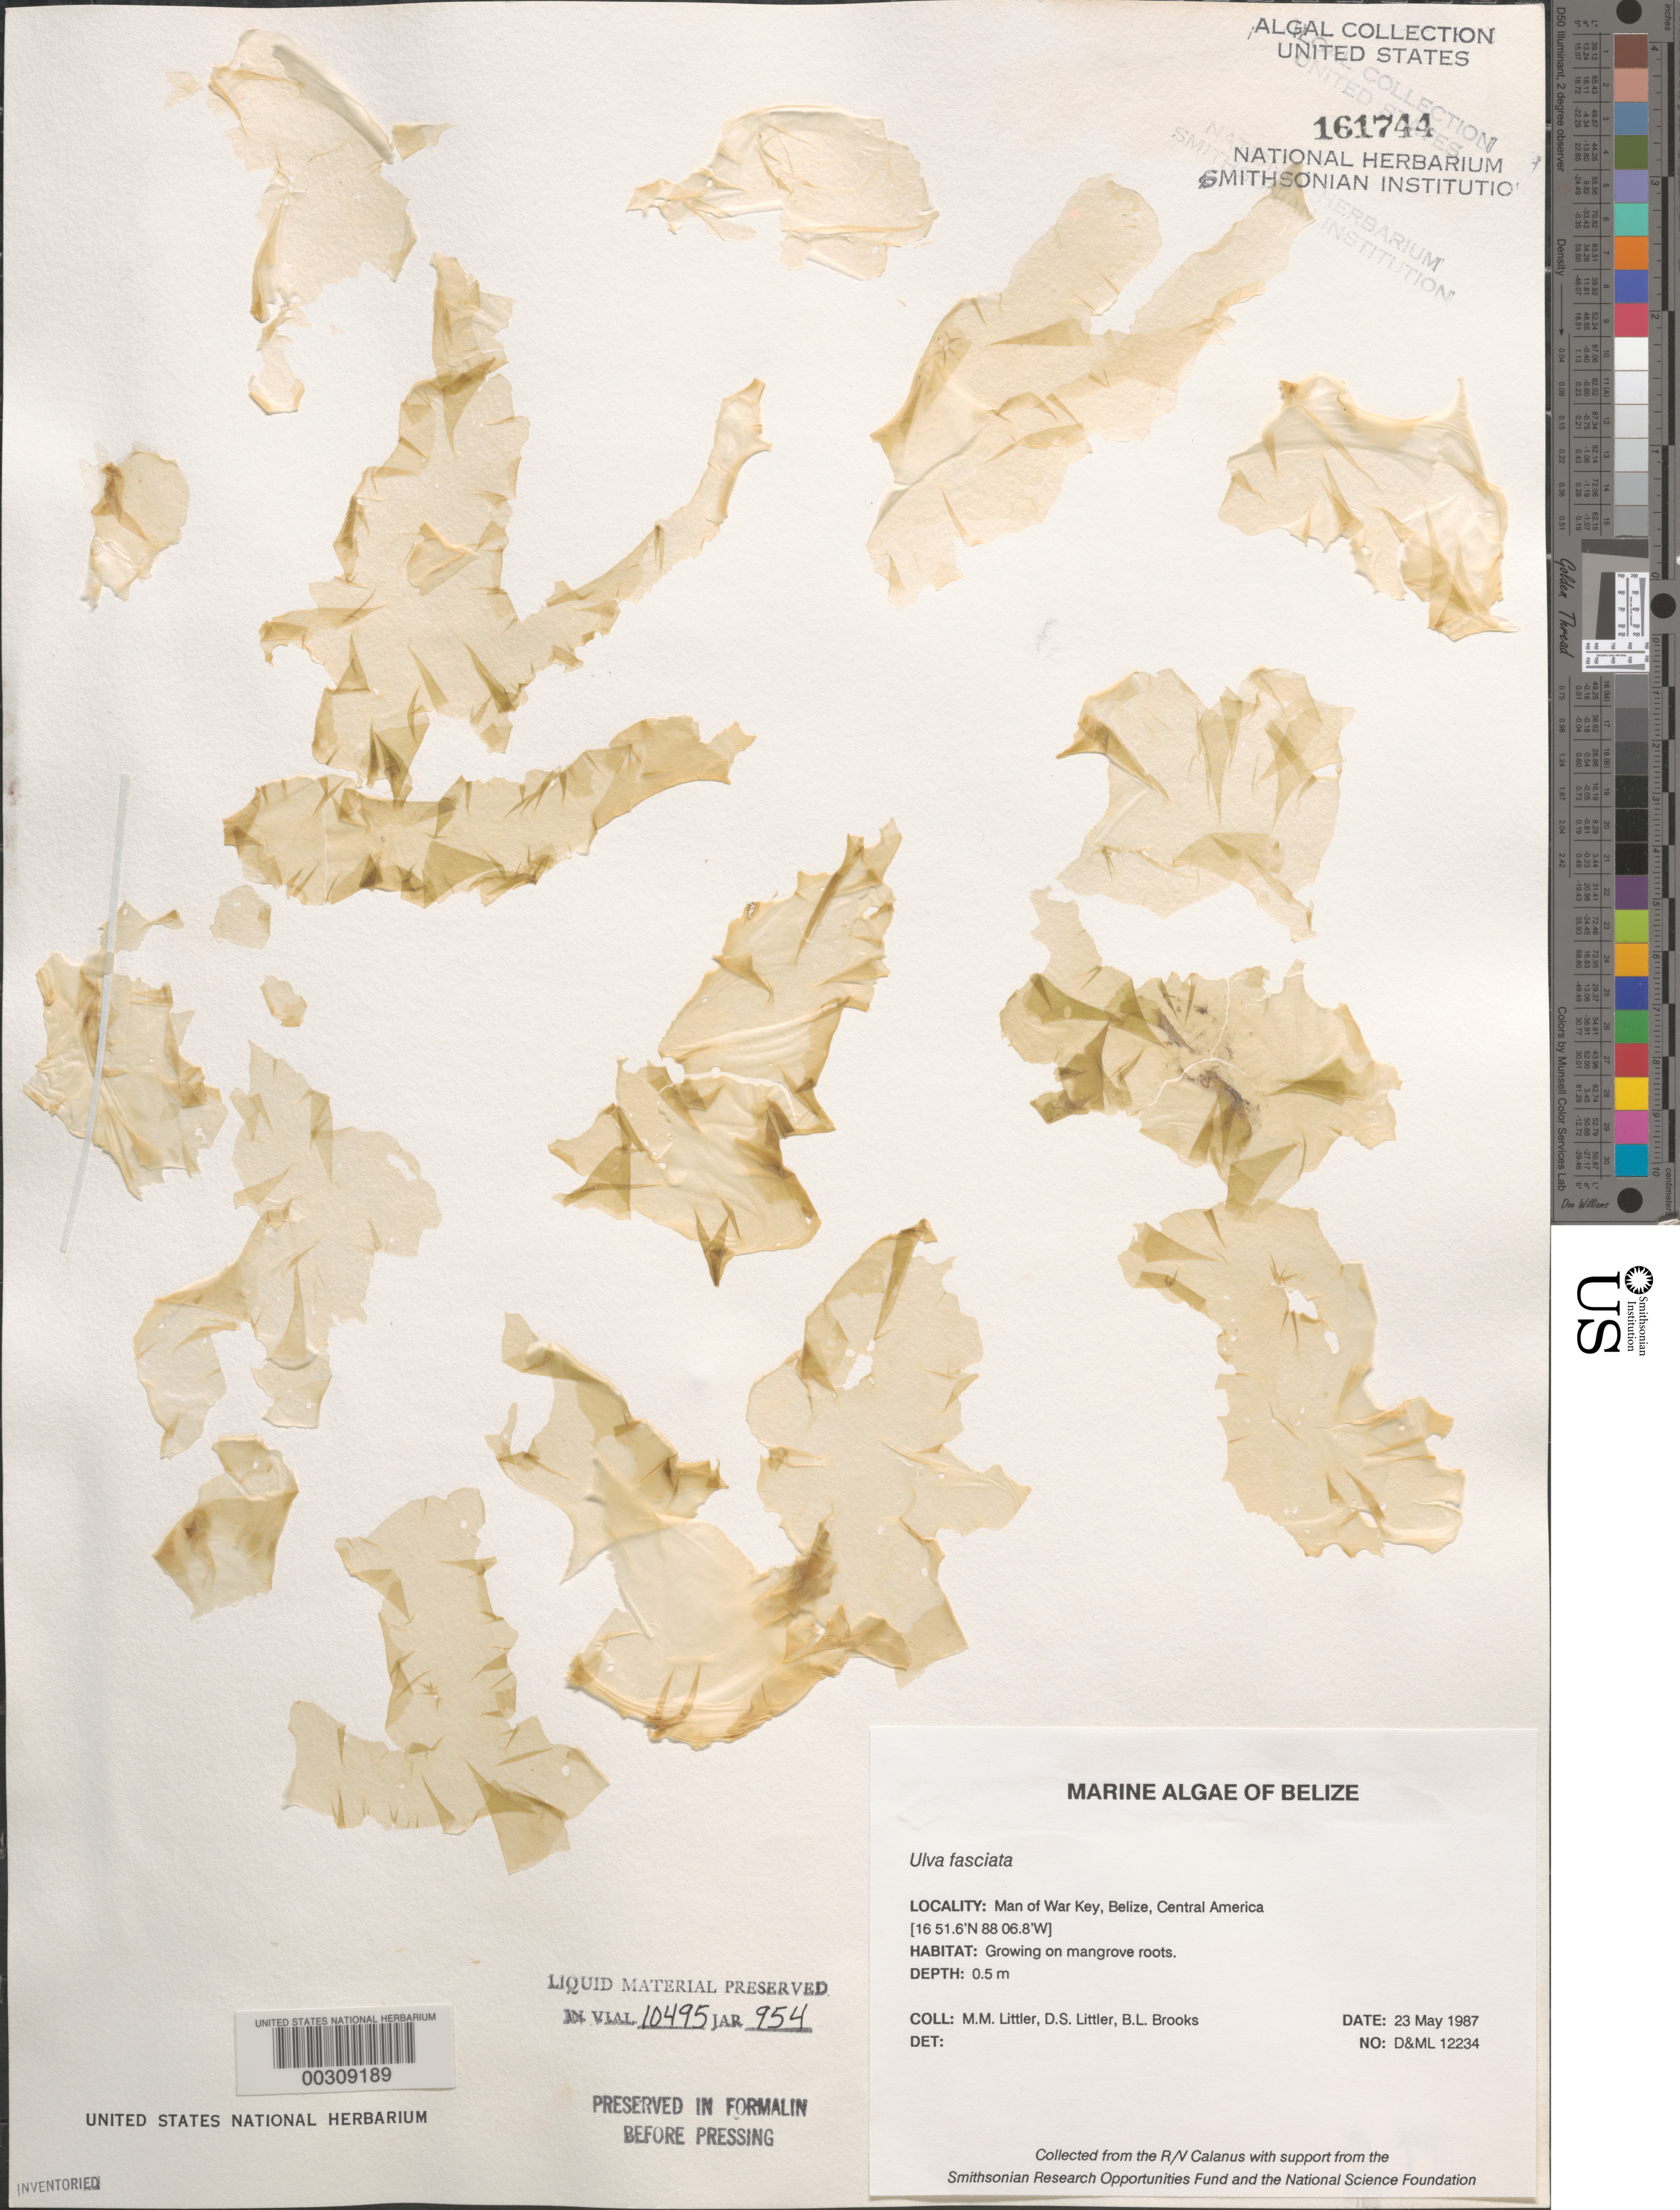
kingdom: Plantae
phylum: Chlorophyta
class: Ulvophyceae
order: Ulvales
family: Ulvaceae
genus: Ulva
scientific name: Ulva lactuca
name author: L.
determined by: Algae name updating Project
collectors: M. M. Littler, D. S. Littler & B. Brooks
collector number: D&ML 12234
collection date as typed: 23 May 1987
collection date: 1987-05-23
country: Belize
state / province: Stann Creek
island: Man of War Cay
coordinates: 16 51.6'N, 88 06.8'W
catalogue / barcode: US 161744